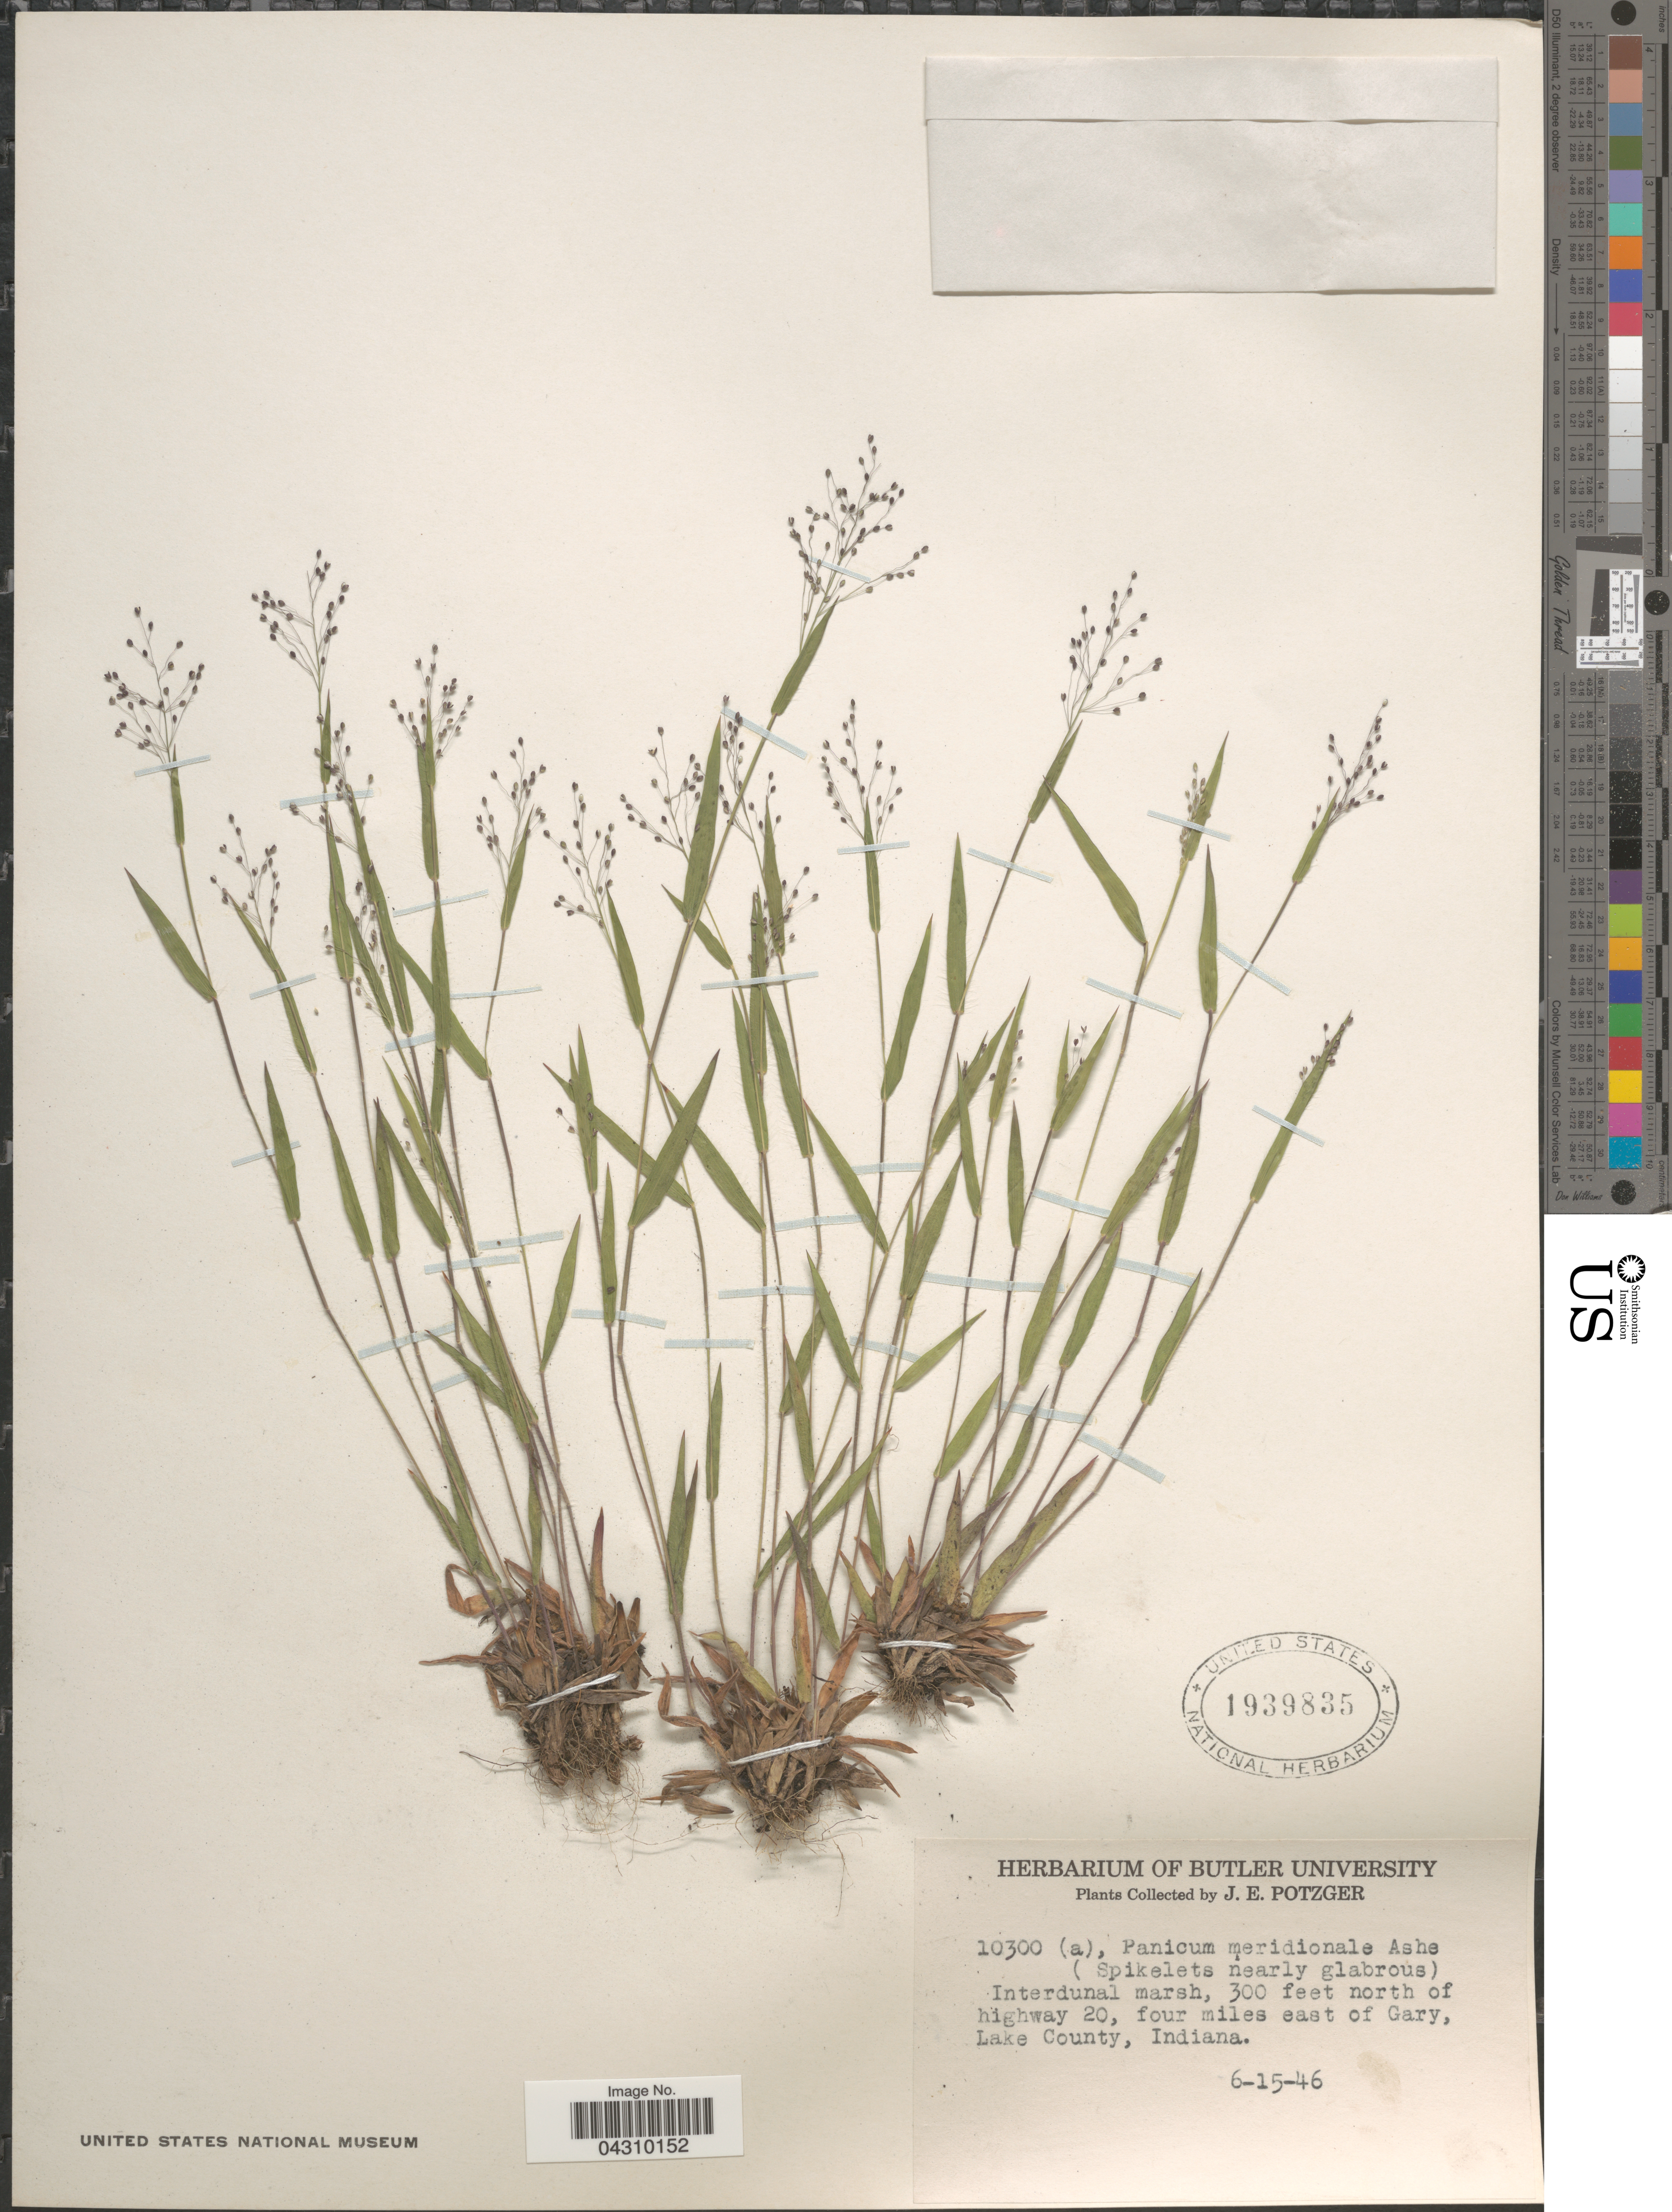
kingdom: Plantae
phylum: Tracheophyta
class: Liliopsida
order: Poales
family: Poaceae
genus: Dichanthelium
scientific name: Dichanthelium acuminatum var. acuminatum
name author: (Sw.) Gould & C.A. Clark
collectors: J. Potzger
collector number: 10300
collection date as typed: Transcribed d/m/y: 15/6/46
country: United States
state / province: Indiana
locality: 300 feet north of highway 20, four miles east of Gary, Lake County.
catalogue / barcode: US 1939835